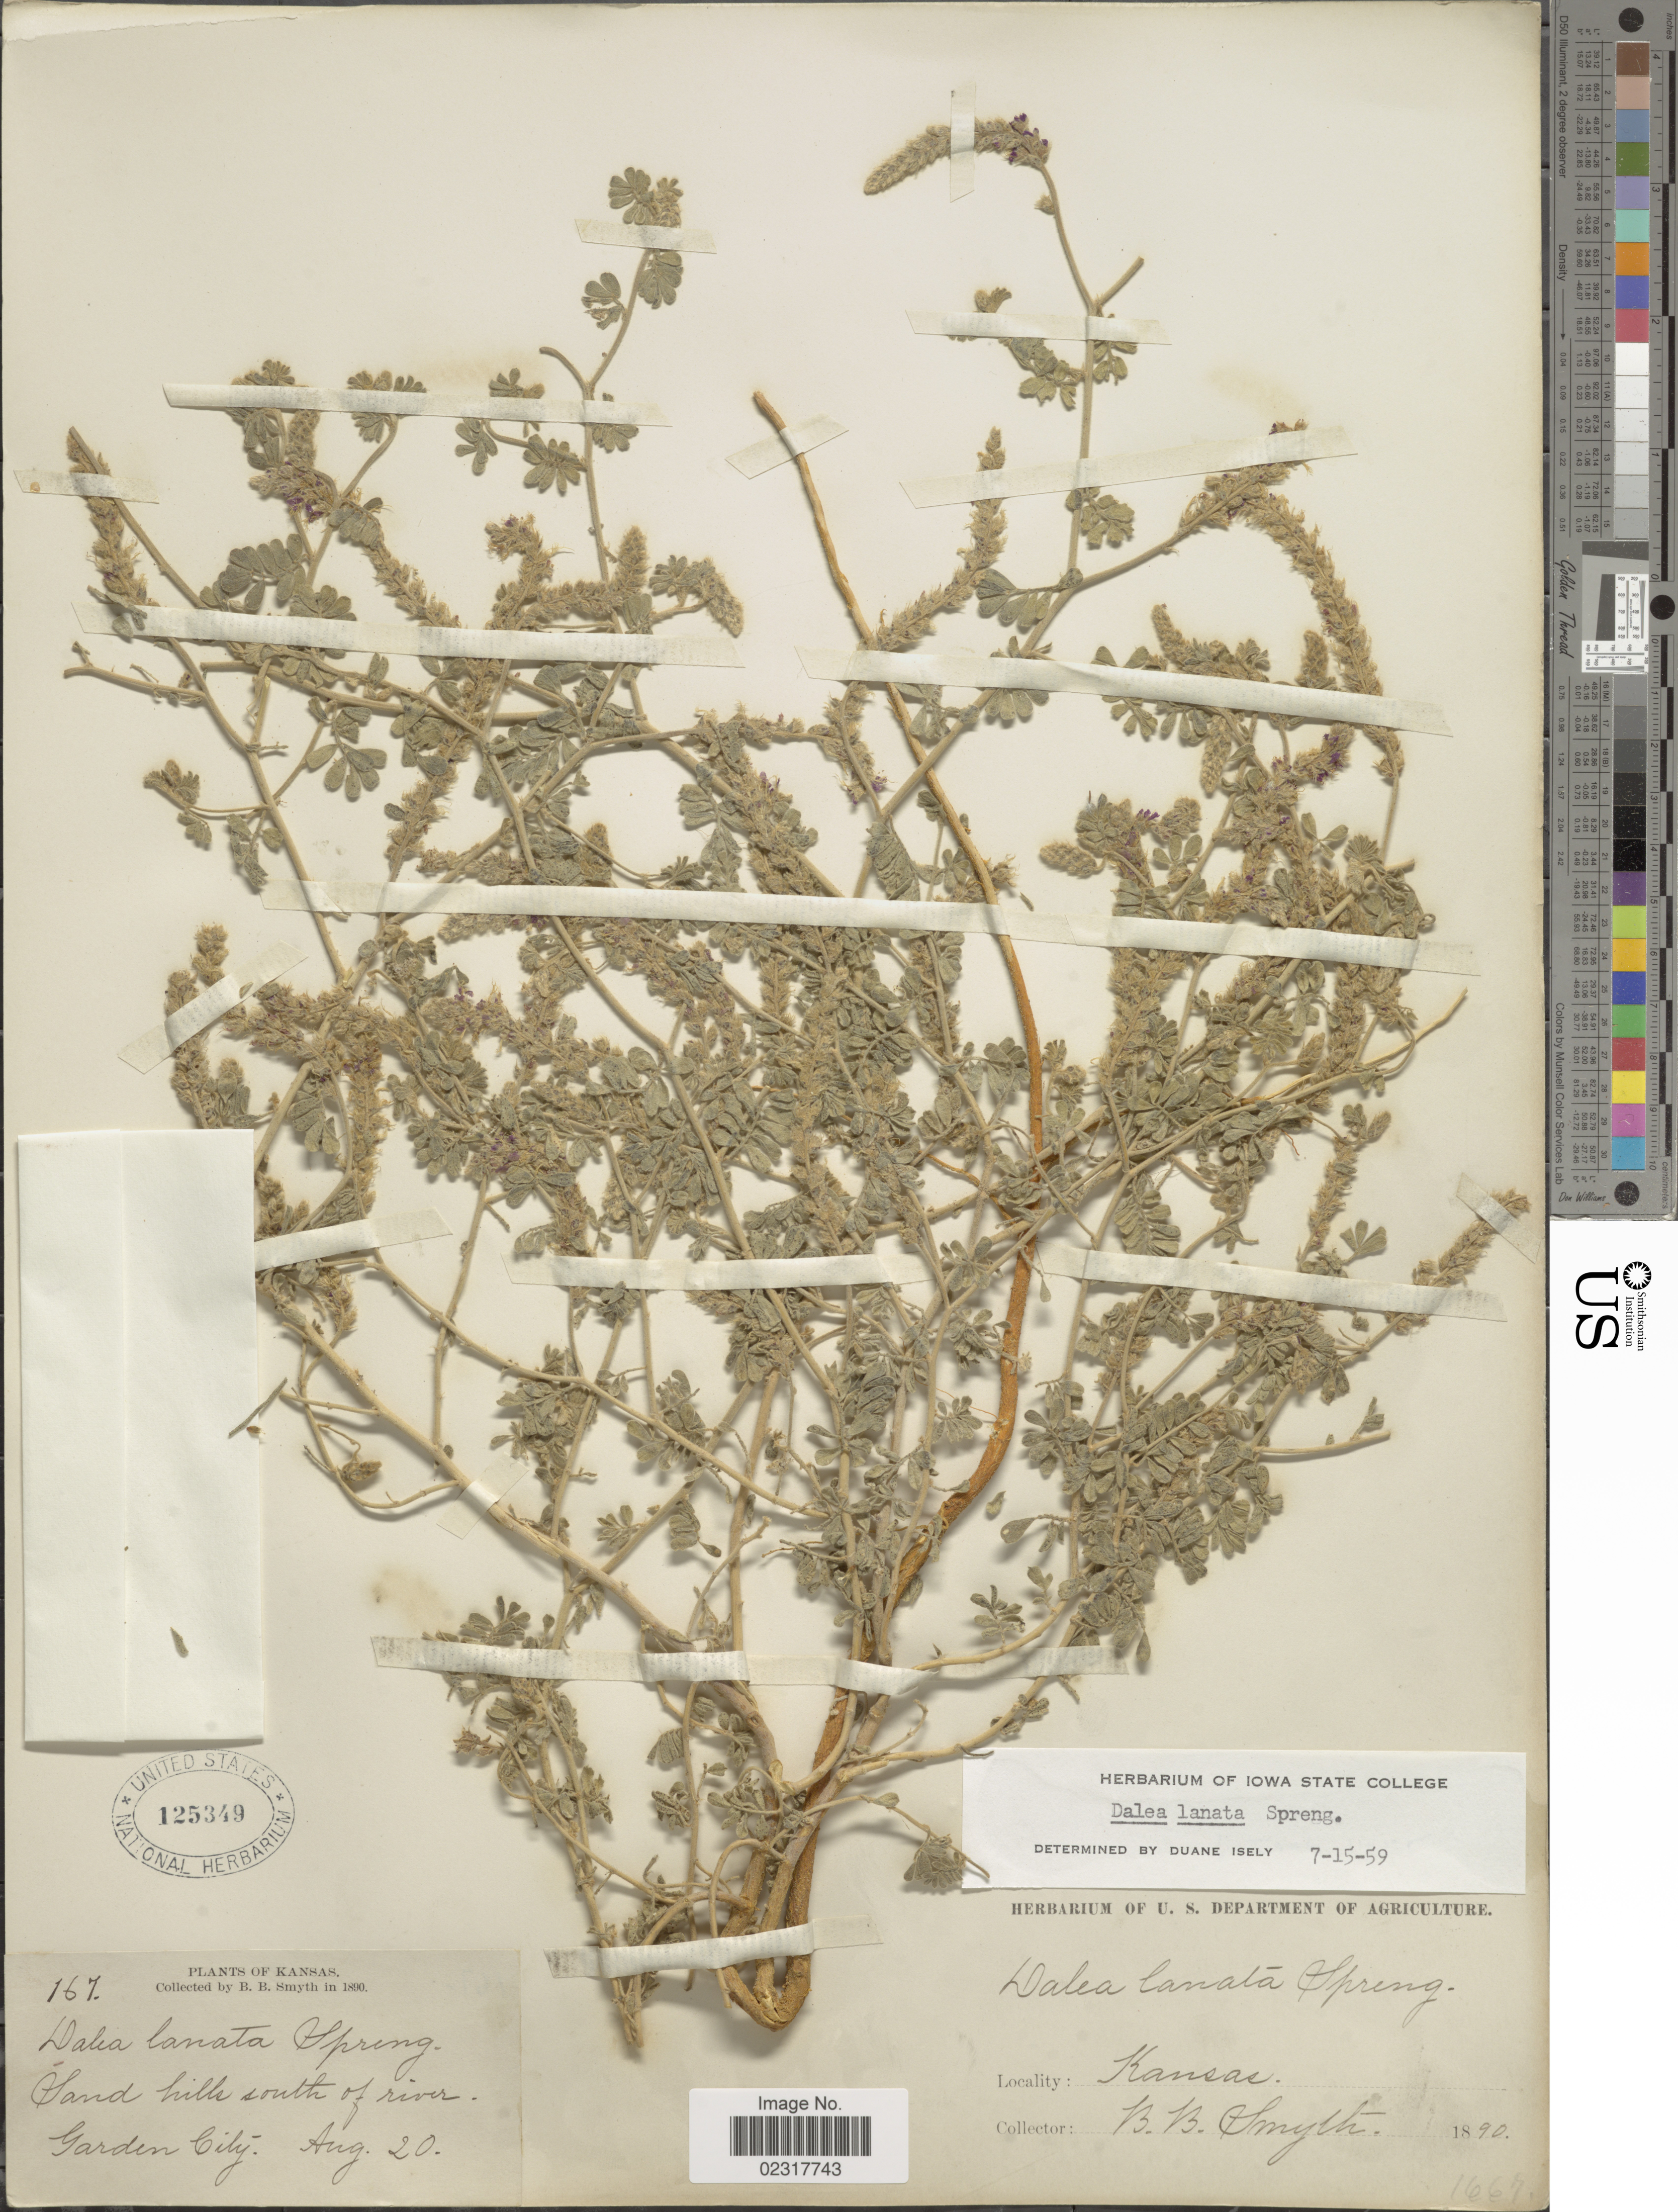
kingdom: Plantae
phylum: Tracheophyta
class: Magnoliopsida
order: Fabales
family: Fabaceae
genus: Dalea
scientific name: Dalea lanata var. lanata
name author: Spreng.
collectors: B. Smyth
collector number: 167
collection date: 1890-08-20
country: United States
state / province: Kansas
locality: Garden City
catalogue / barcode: US 125349